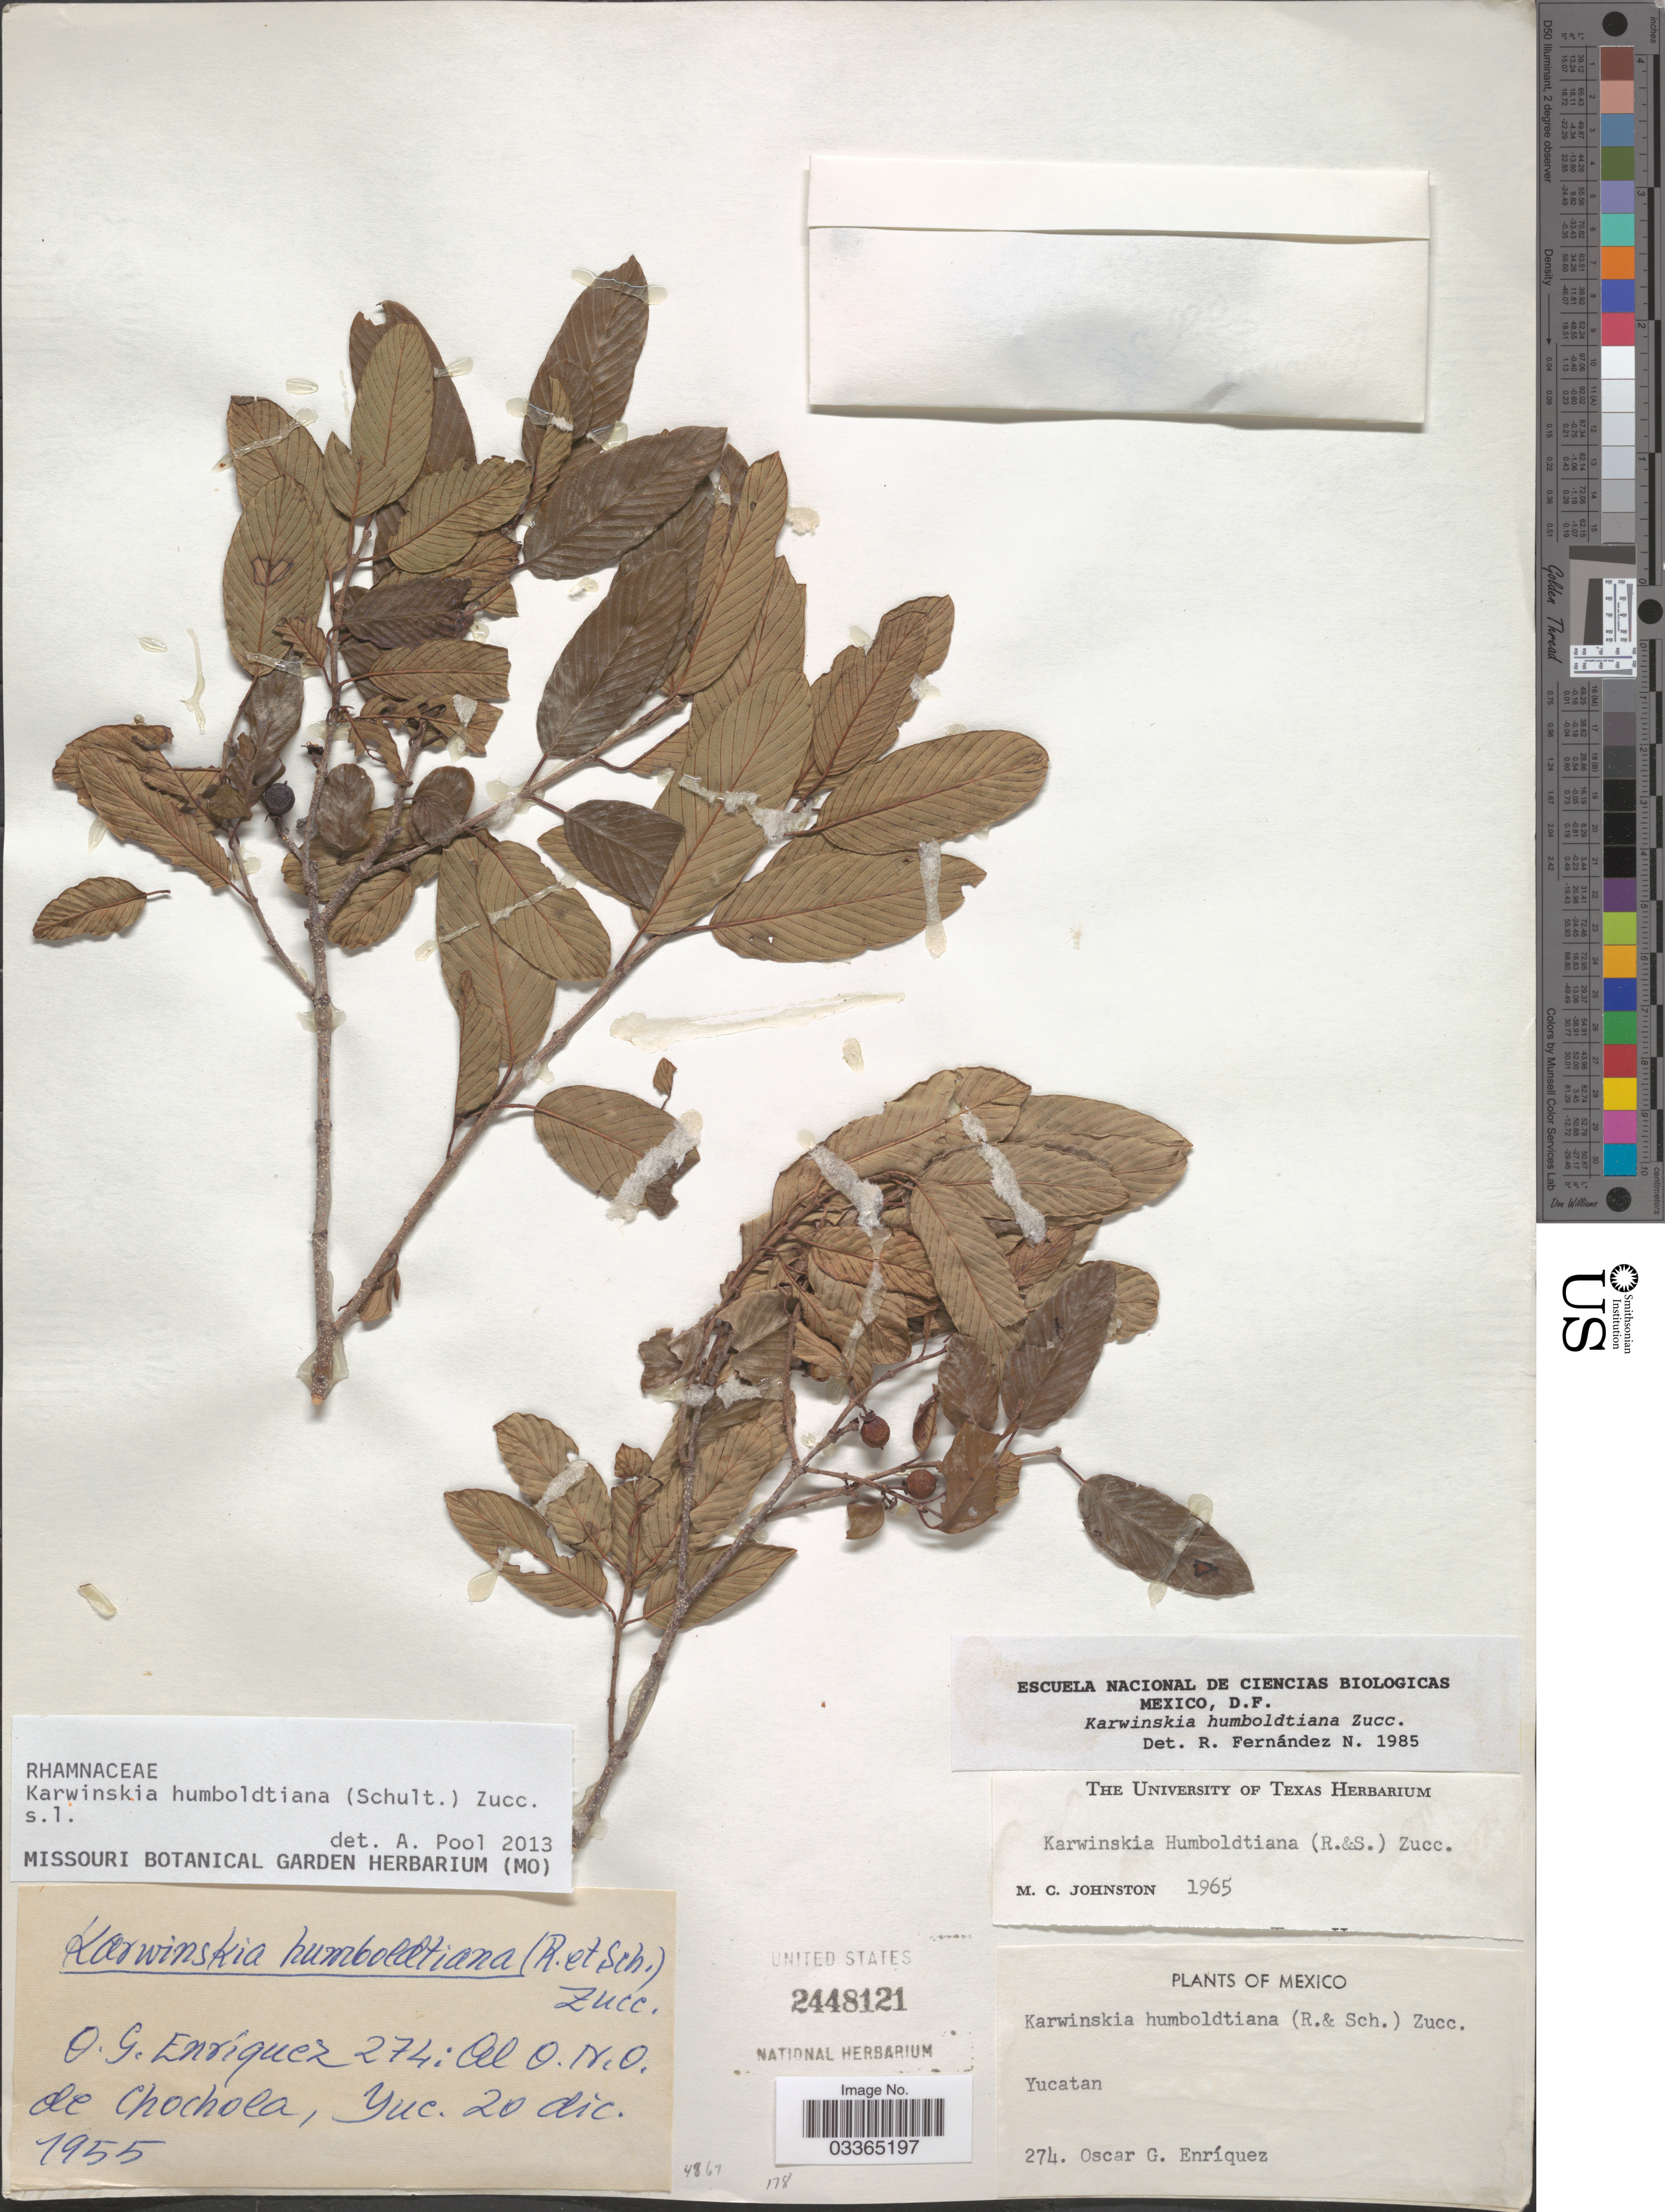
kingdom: Plantae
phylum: Tracheophyta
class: Magnoliopsida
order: Rosales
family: Rhamnaceae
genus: Karwinskia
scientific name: Karwinskia humboldtiana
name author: (Schult.) Zucc.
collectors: O. Enriquez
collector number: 274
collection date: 1955-12-20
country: Mexico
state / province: Yucatán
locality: Al O.N.O. de Chochola.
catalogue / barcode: US 2448121